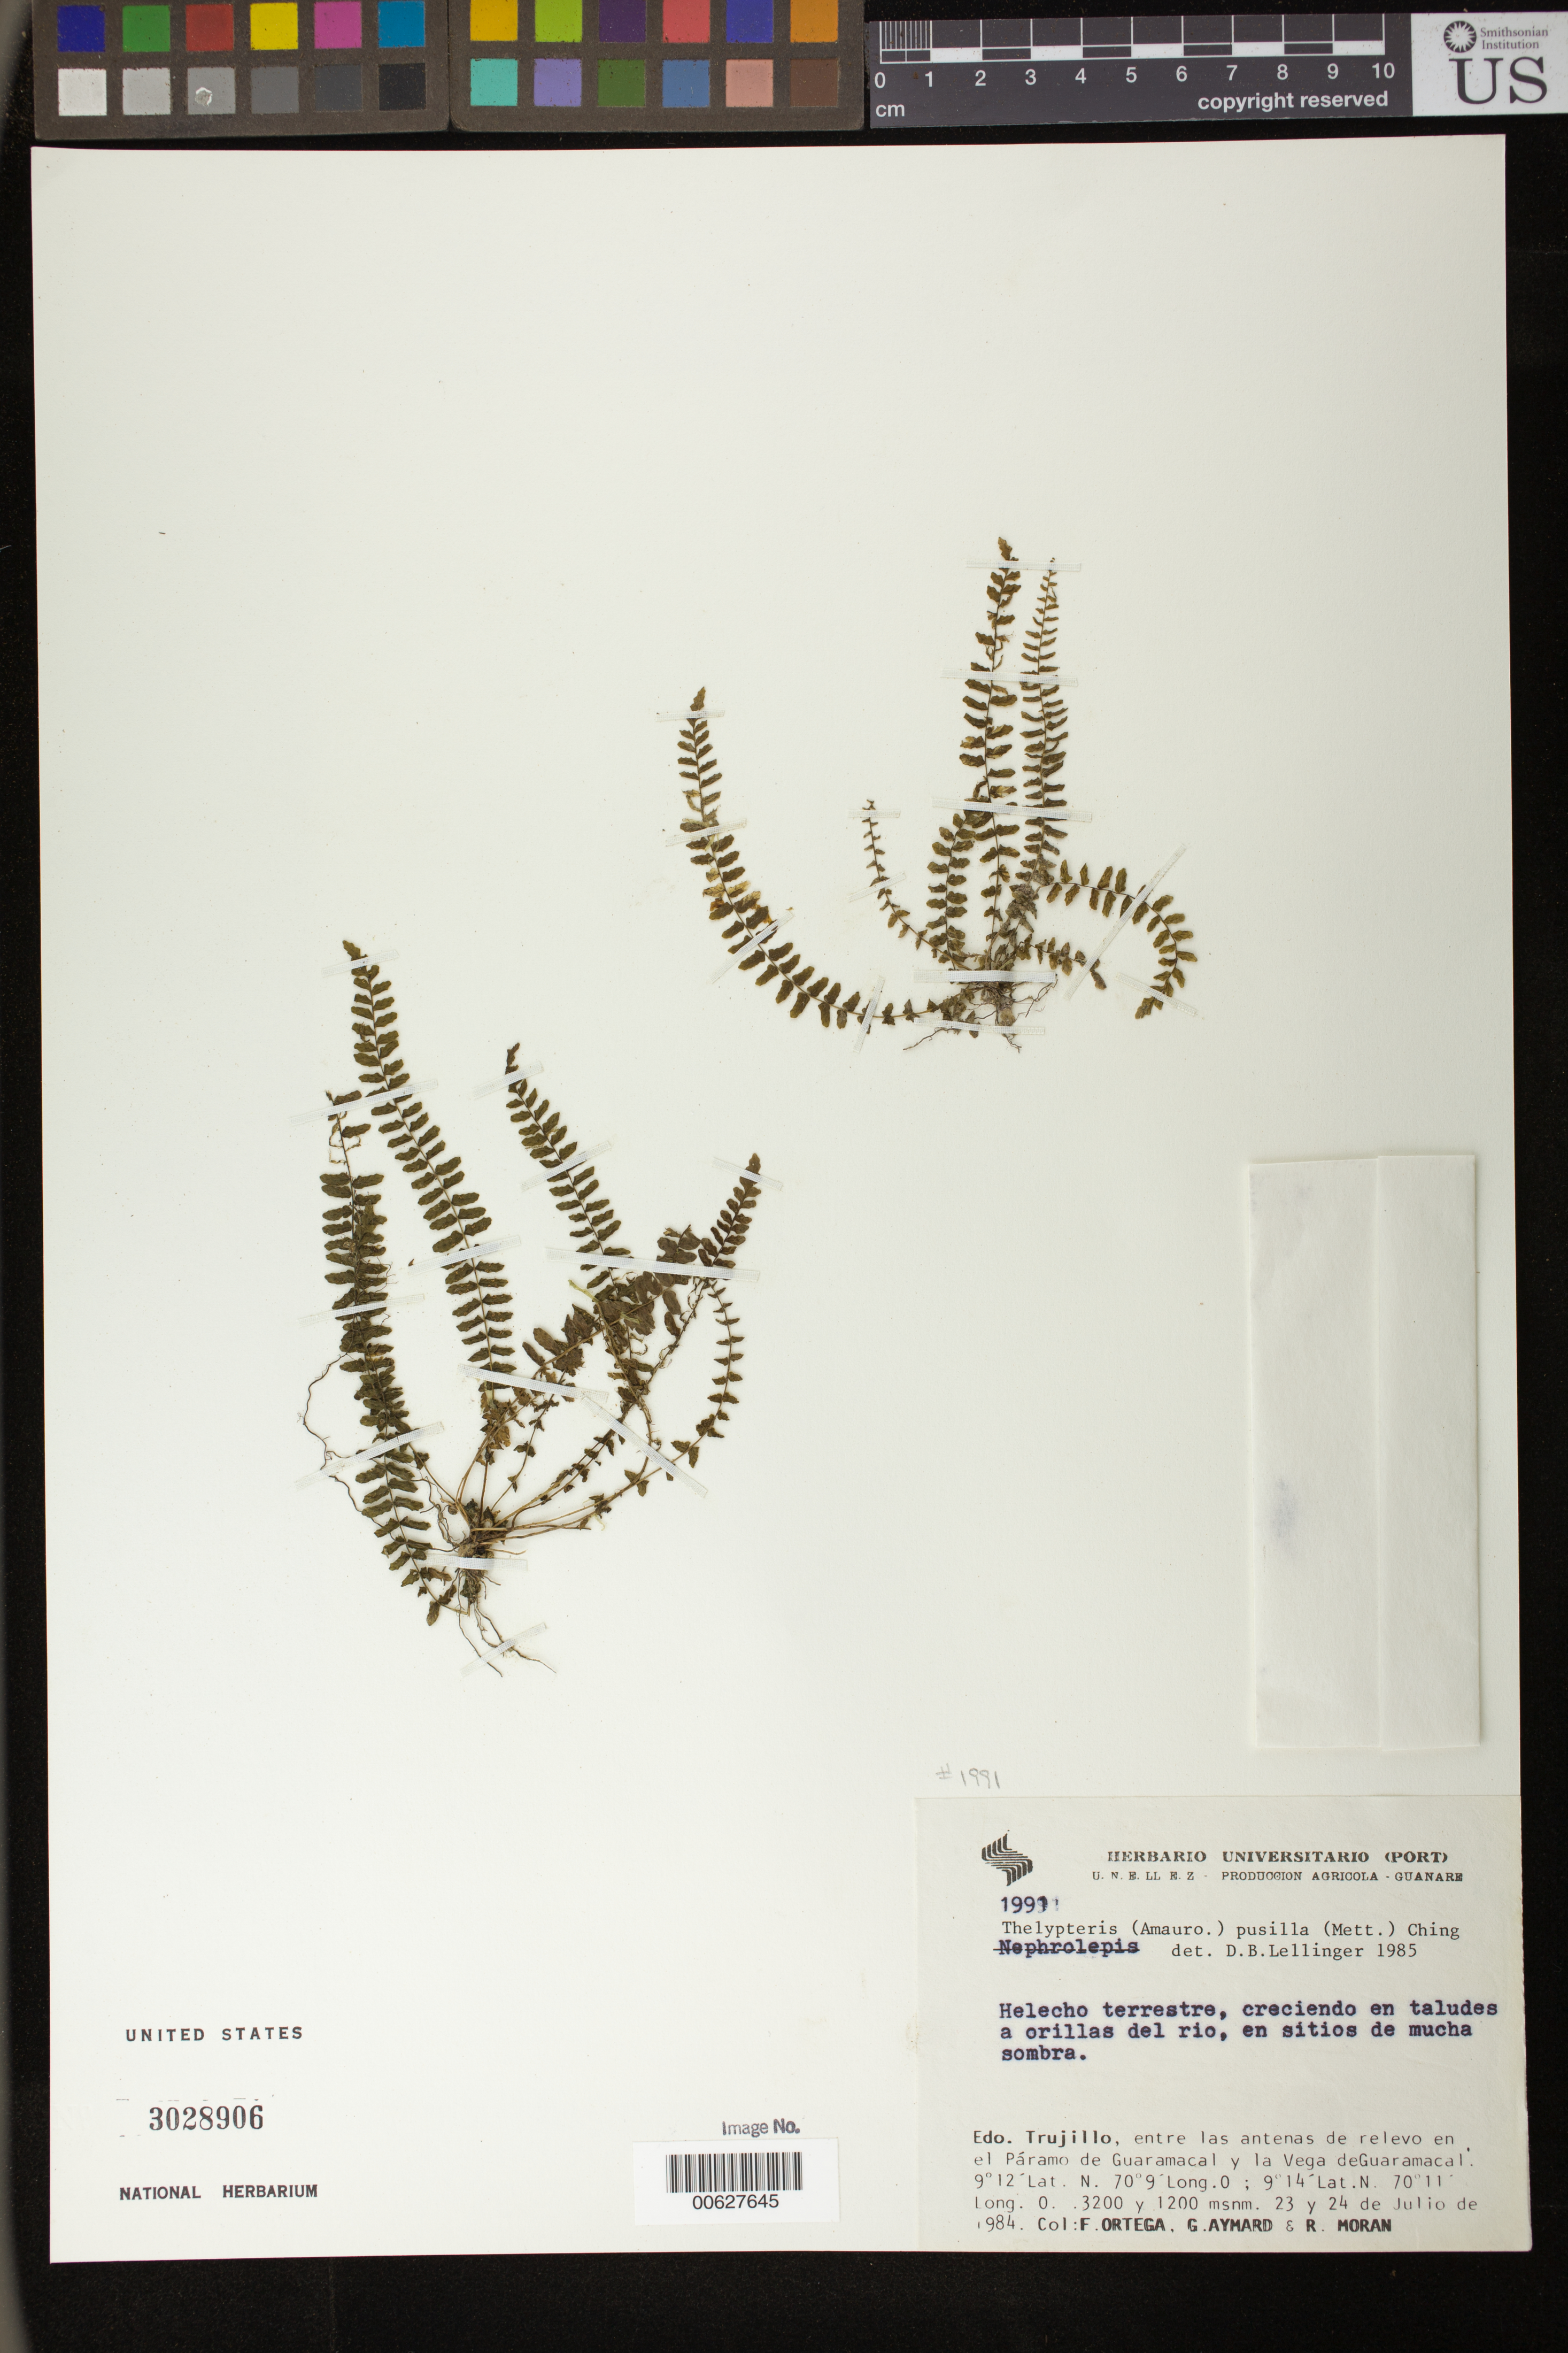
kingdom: Plantae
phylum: Tracheophyta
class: Polypodiopsida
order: Polypodiales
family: Thelypteridaceae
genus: Thelypteris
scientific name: Thelypteris pusilla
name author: (Mett.) Ching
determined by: Lellinger, David B., (BOT), Smithsonian Institution - National Museum of Natural History (UNITED STATES)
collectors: F. J. Ortega, G. A. Aymard & R. V. Moran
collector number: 1991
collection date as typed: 23 Jul 1984 to 24 Jul 1984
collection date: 1984-07-23/1984-07-24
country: Venezuela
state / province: Trujillo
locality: Entre las antenas de relevo en el Páramo de Guaramacal y la Vega de Guaramacal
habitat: Creciendo en taludes a orillas del rio, en sitios de mucha sombra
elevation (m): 1200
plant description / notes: PORT, UC, US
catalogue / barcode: US 3028906